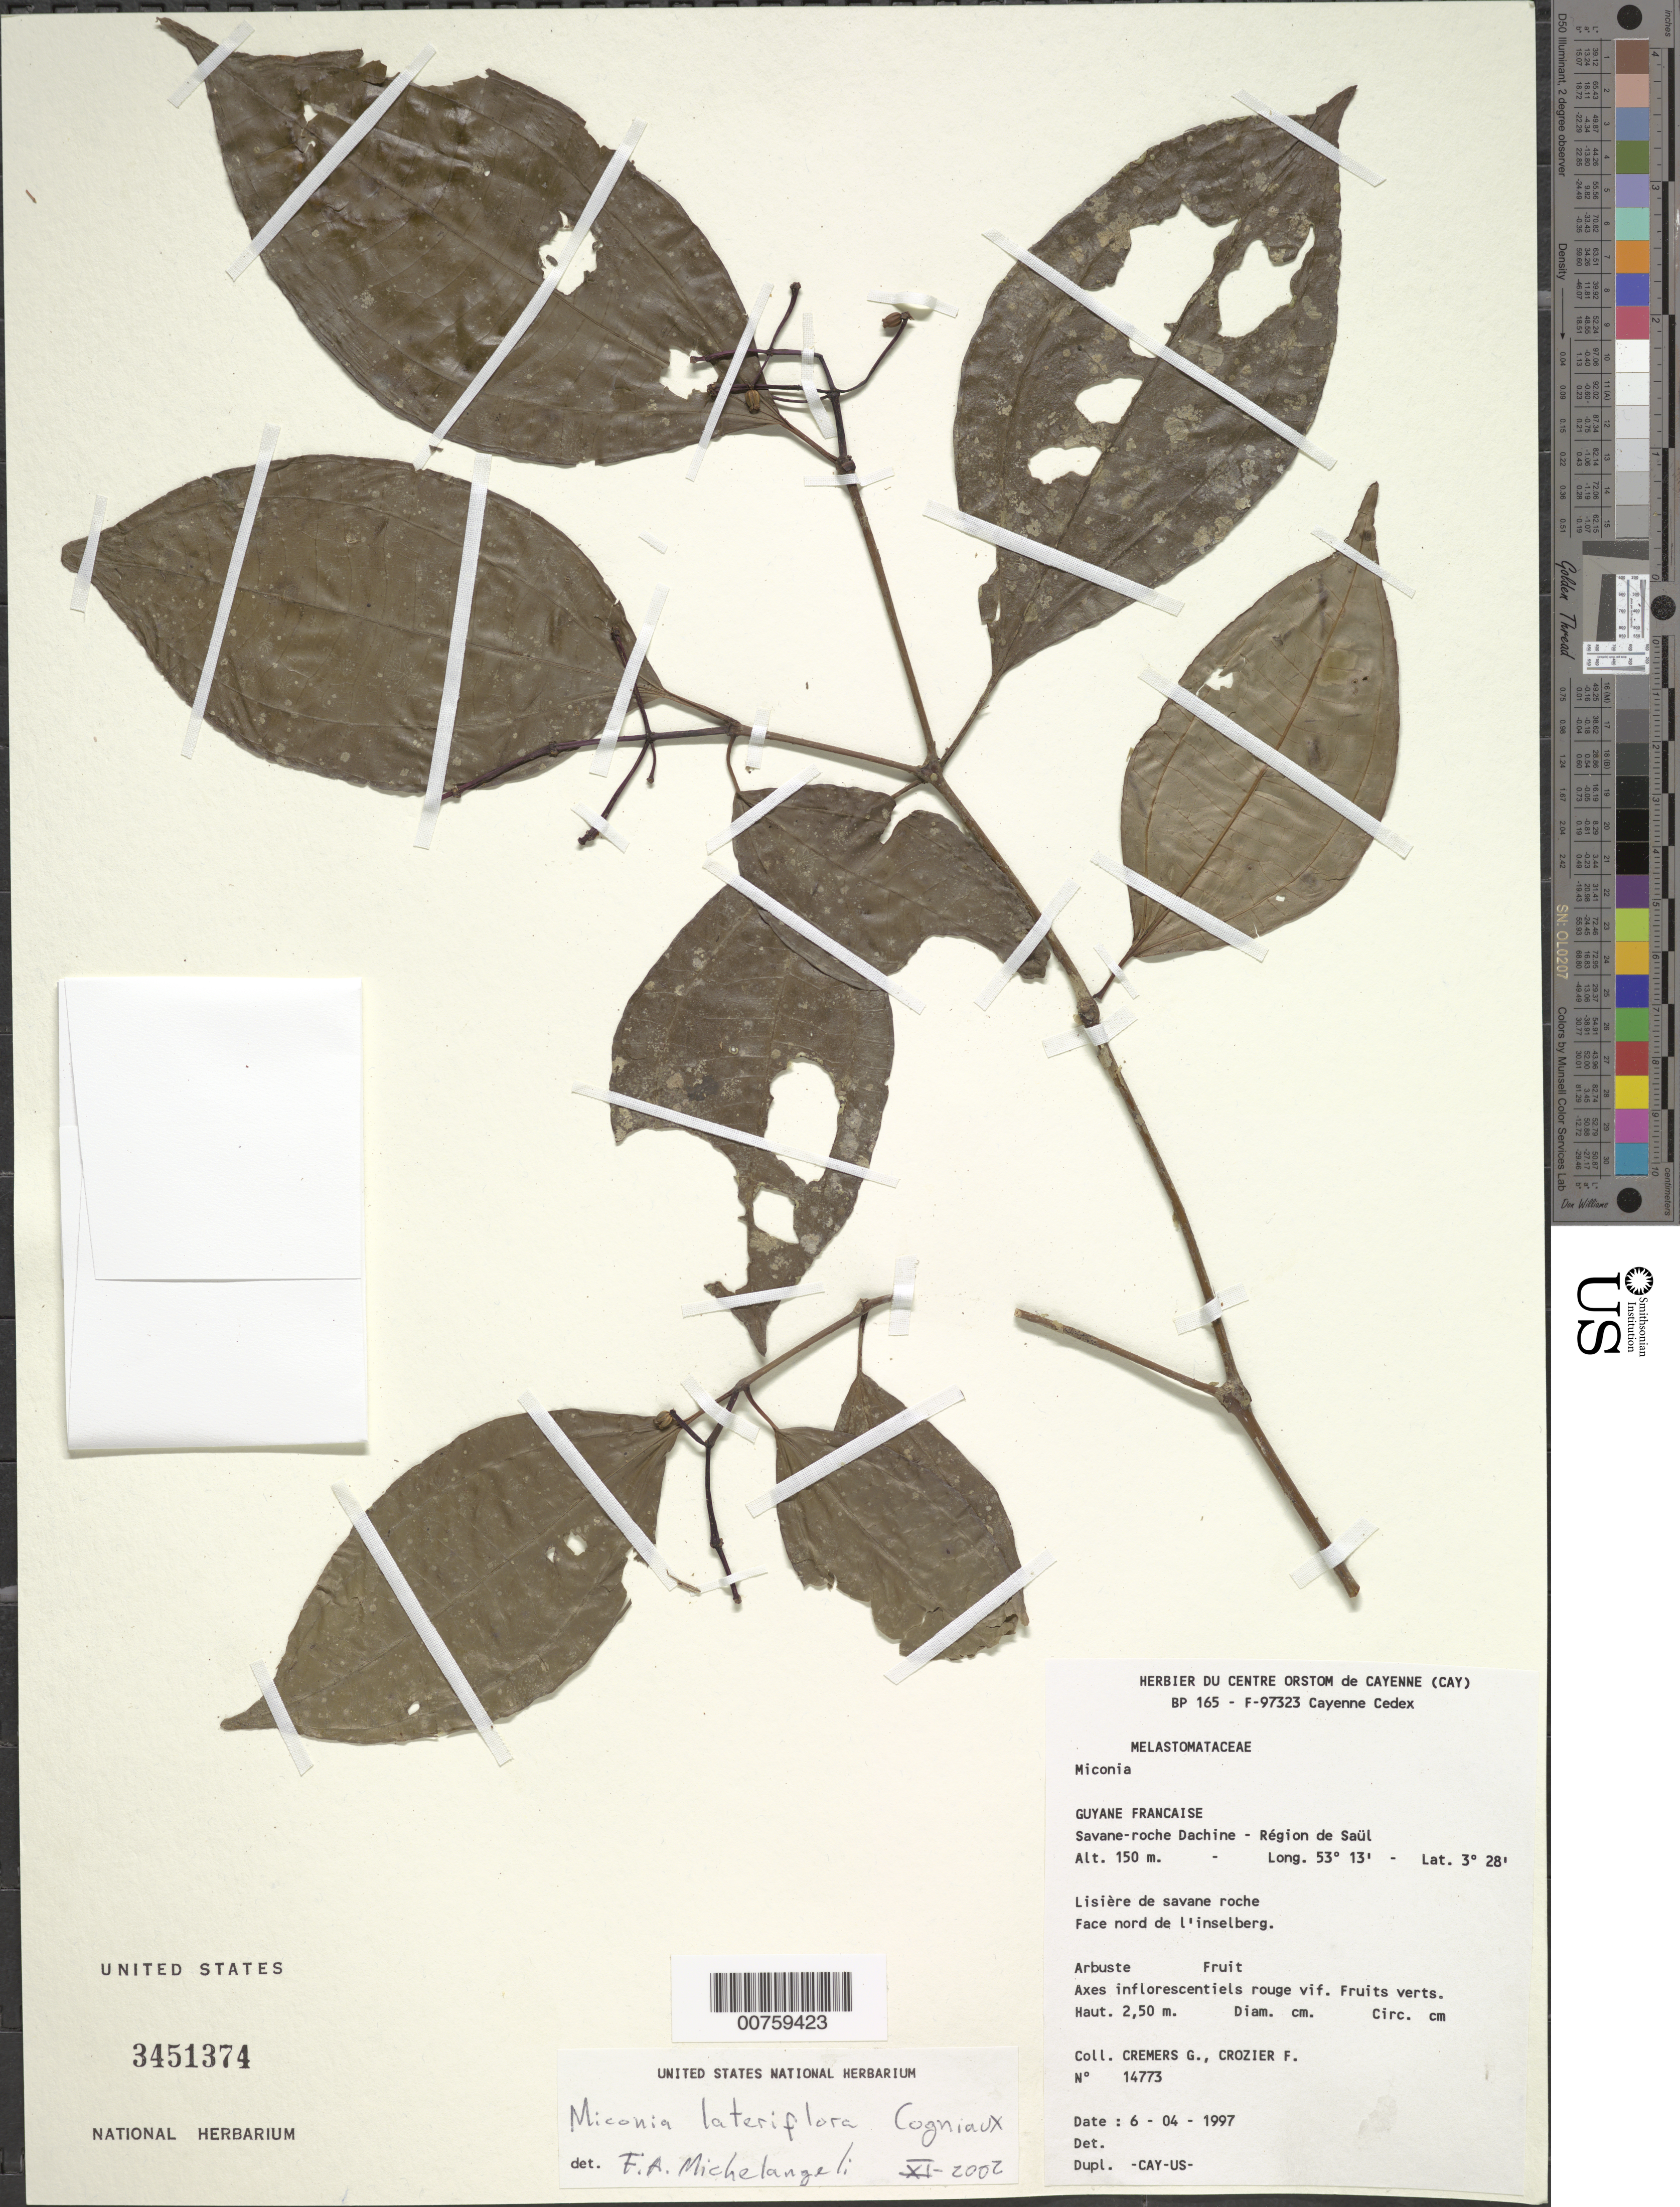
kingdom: Plantae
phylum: Tracheophyta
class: Magnoliopsida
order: Myrtales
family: Melastomataceae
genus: Miconia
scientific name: Miconia lateriflora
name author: Cogn.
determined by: Michelangeli, F. A.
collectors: G. Cremers & F. Crozier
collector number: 14773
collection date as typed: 6-Apr-97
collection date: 1997-04-06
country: French Guiana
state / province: Saint-Laurent-du-Maroni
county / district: Saül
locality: Saül, savane-roche Dachine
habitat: Lisiere de savane roche, Face nord de l'inselberg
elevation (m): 150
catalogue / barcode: US 3451374